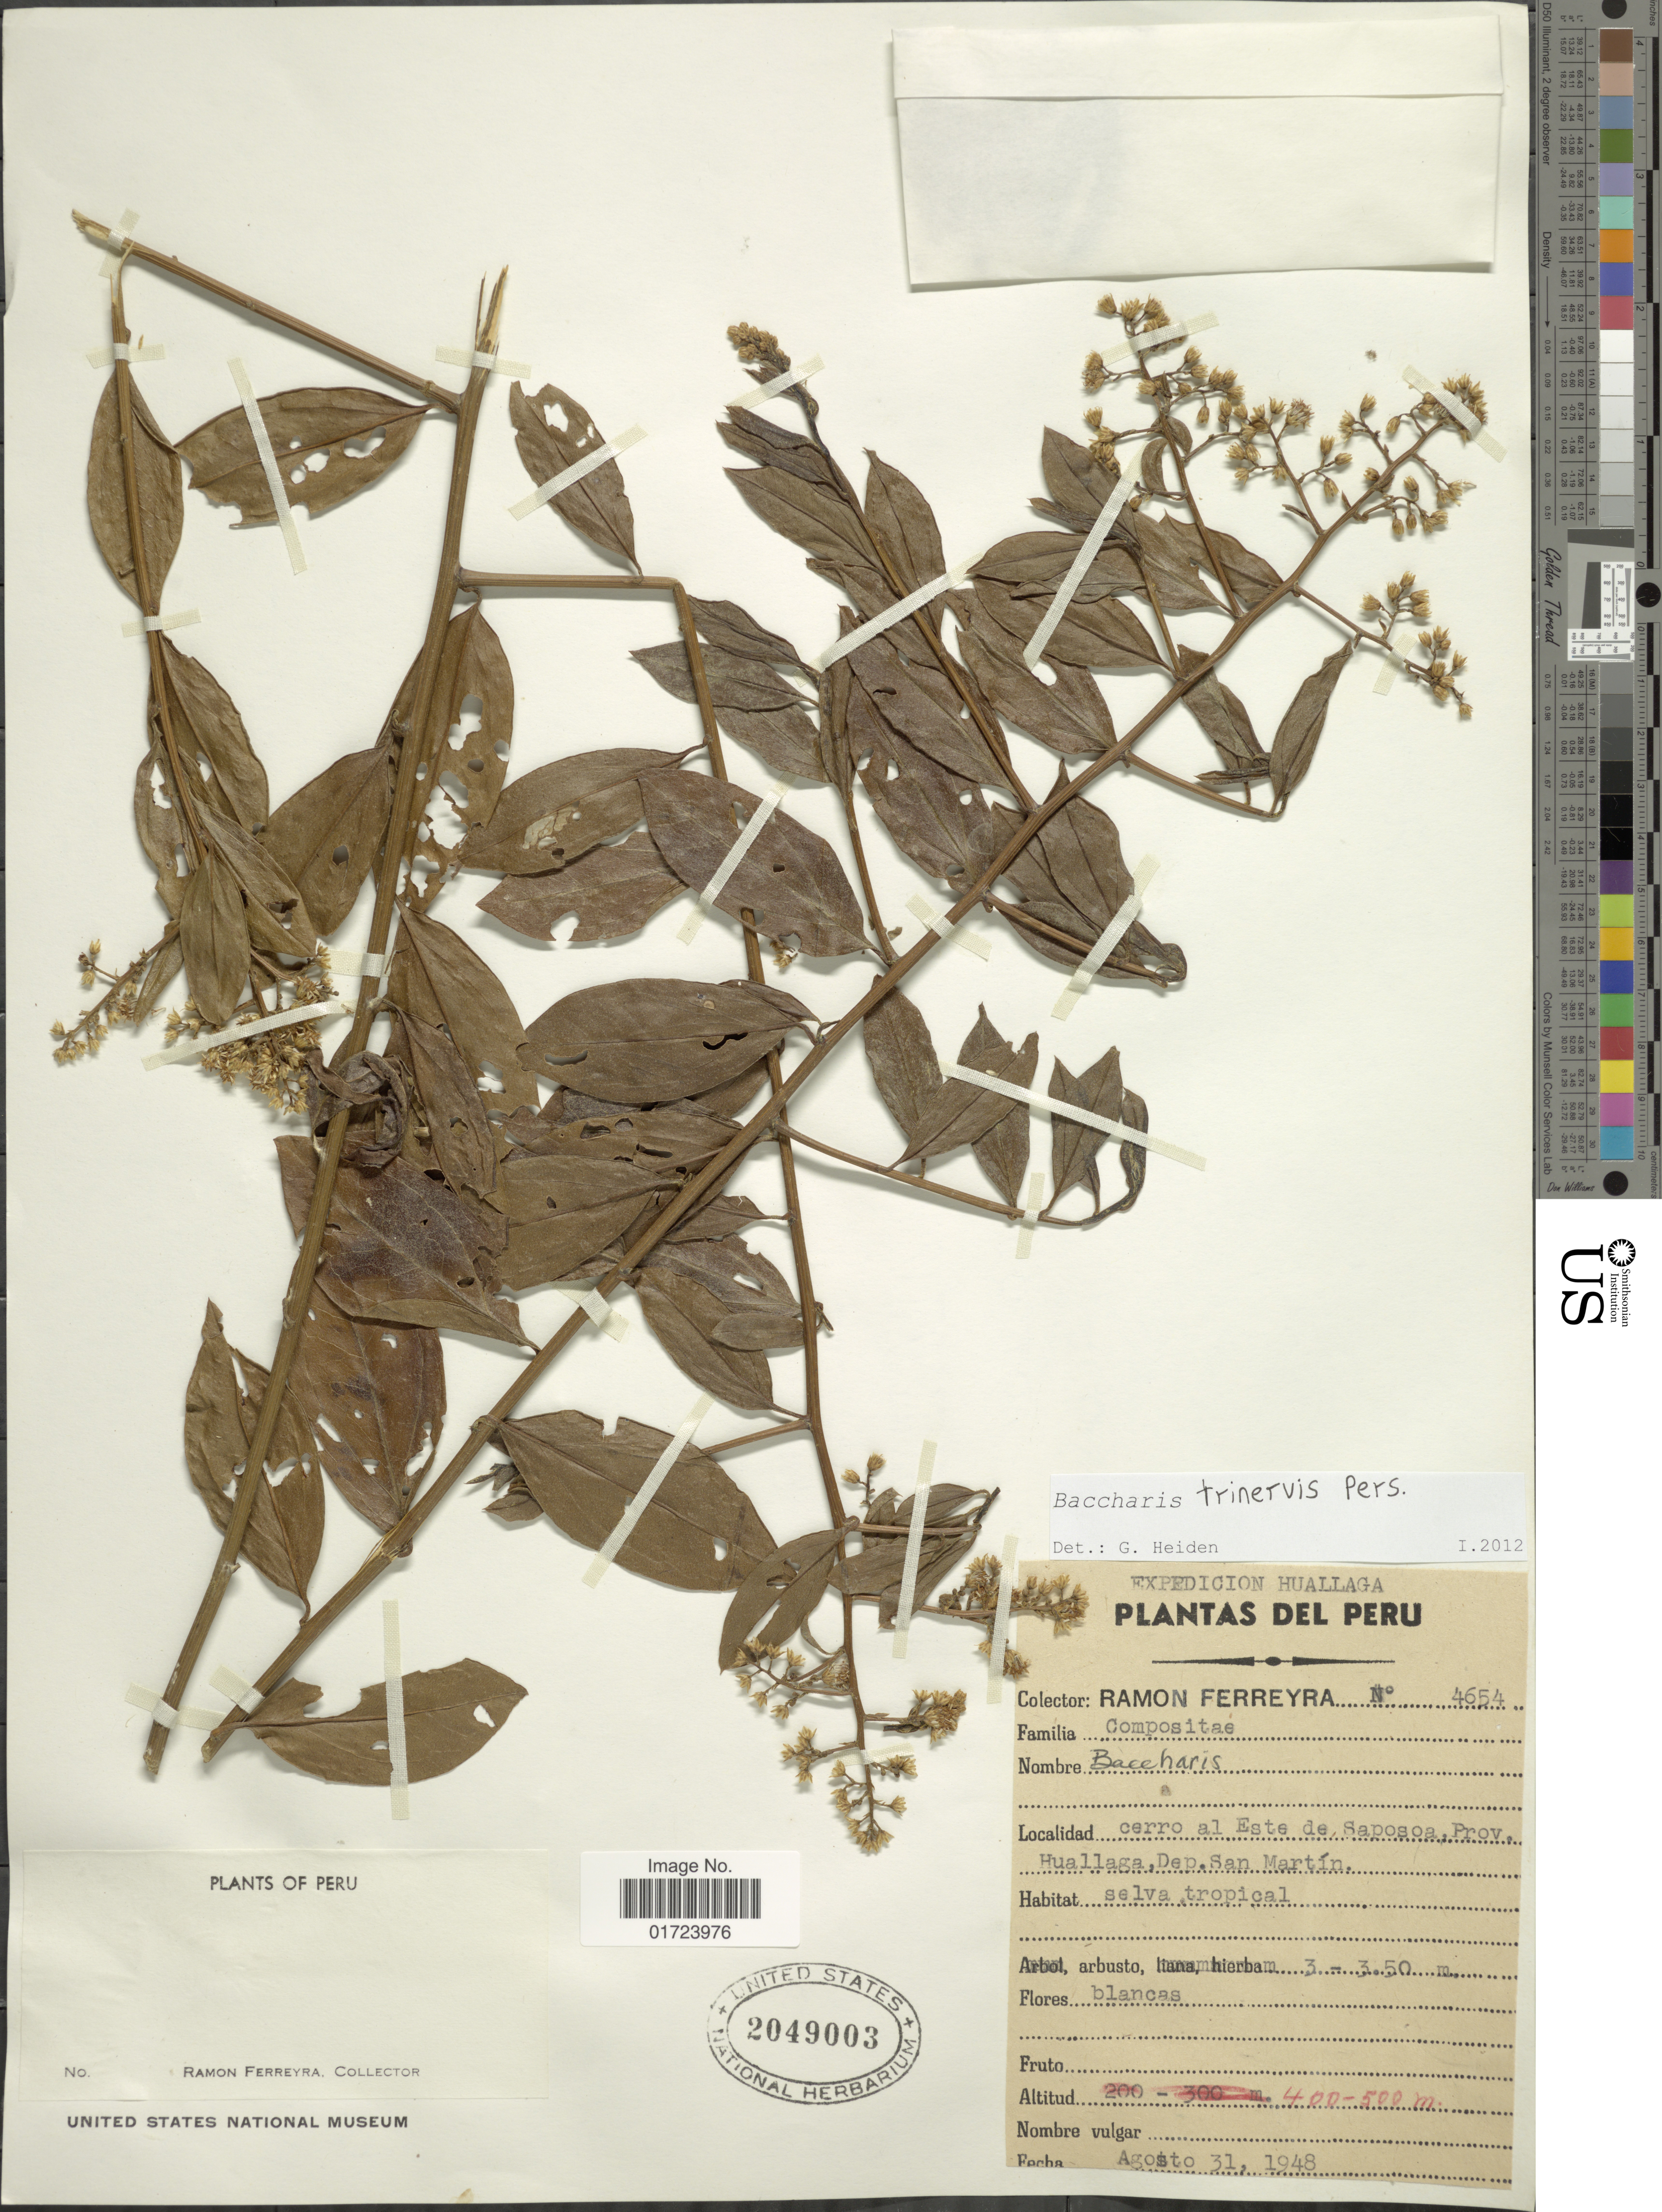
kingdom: Plantae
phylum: Tracheophyta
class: Magnoliopsida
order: Asterales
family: Asteraceae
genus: Baccharis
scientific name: Baccharis trinervis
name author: (Lam.) Pers.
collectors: R. A. Ferreyra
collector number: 4654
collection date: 1948-08-31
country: Peru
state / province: San Martín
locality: Cerro al Este de Saposoa , Prov. Huallaga Dep. San Martin.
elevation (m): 400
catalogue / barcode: US 2049003